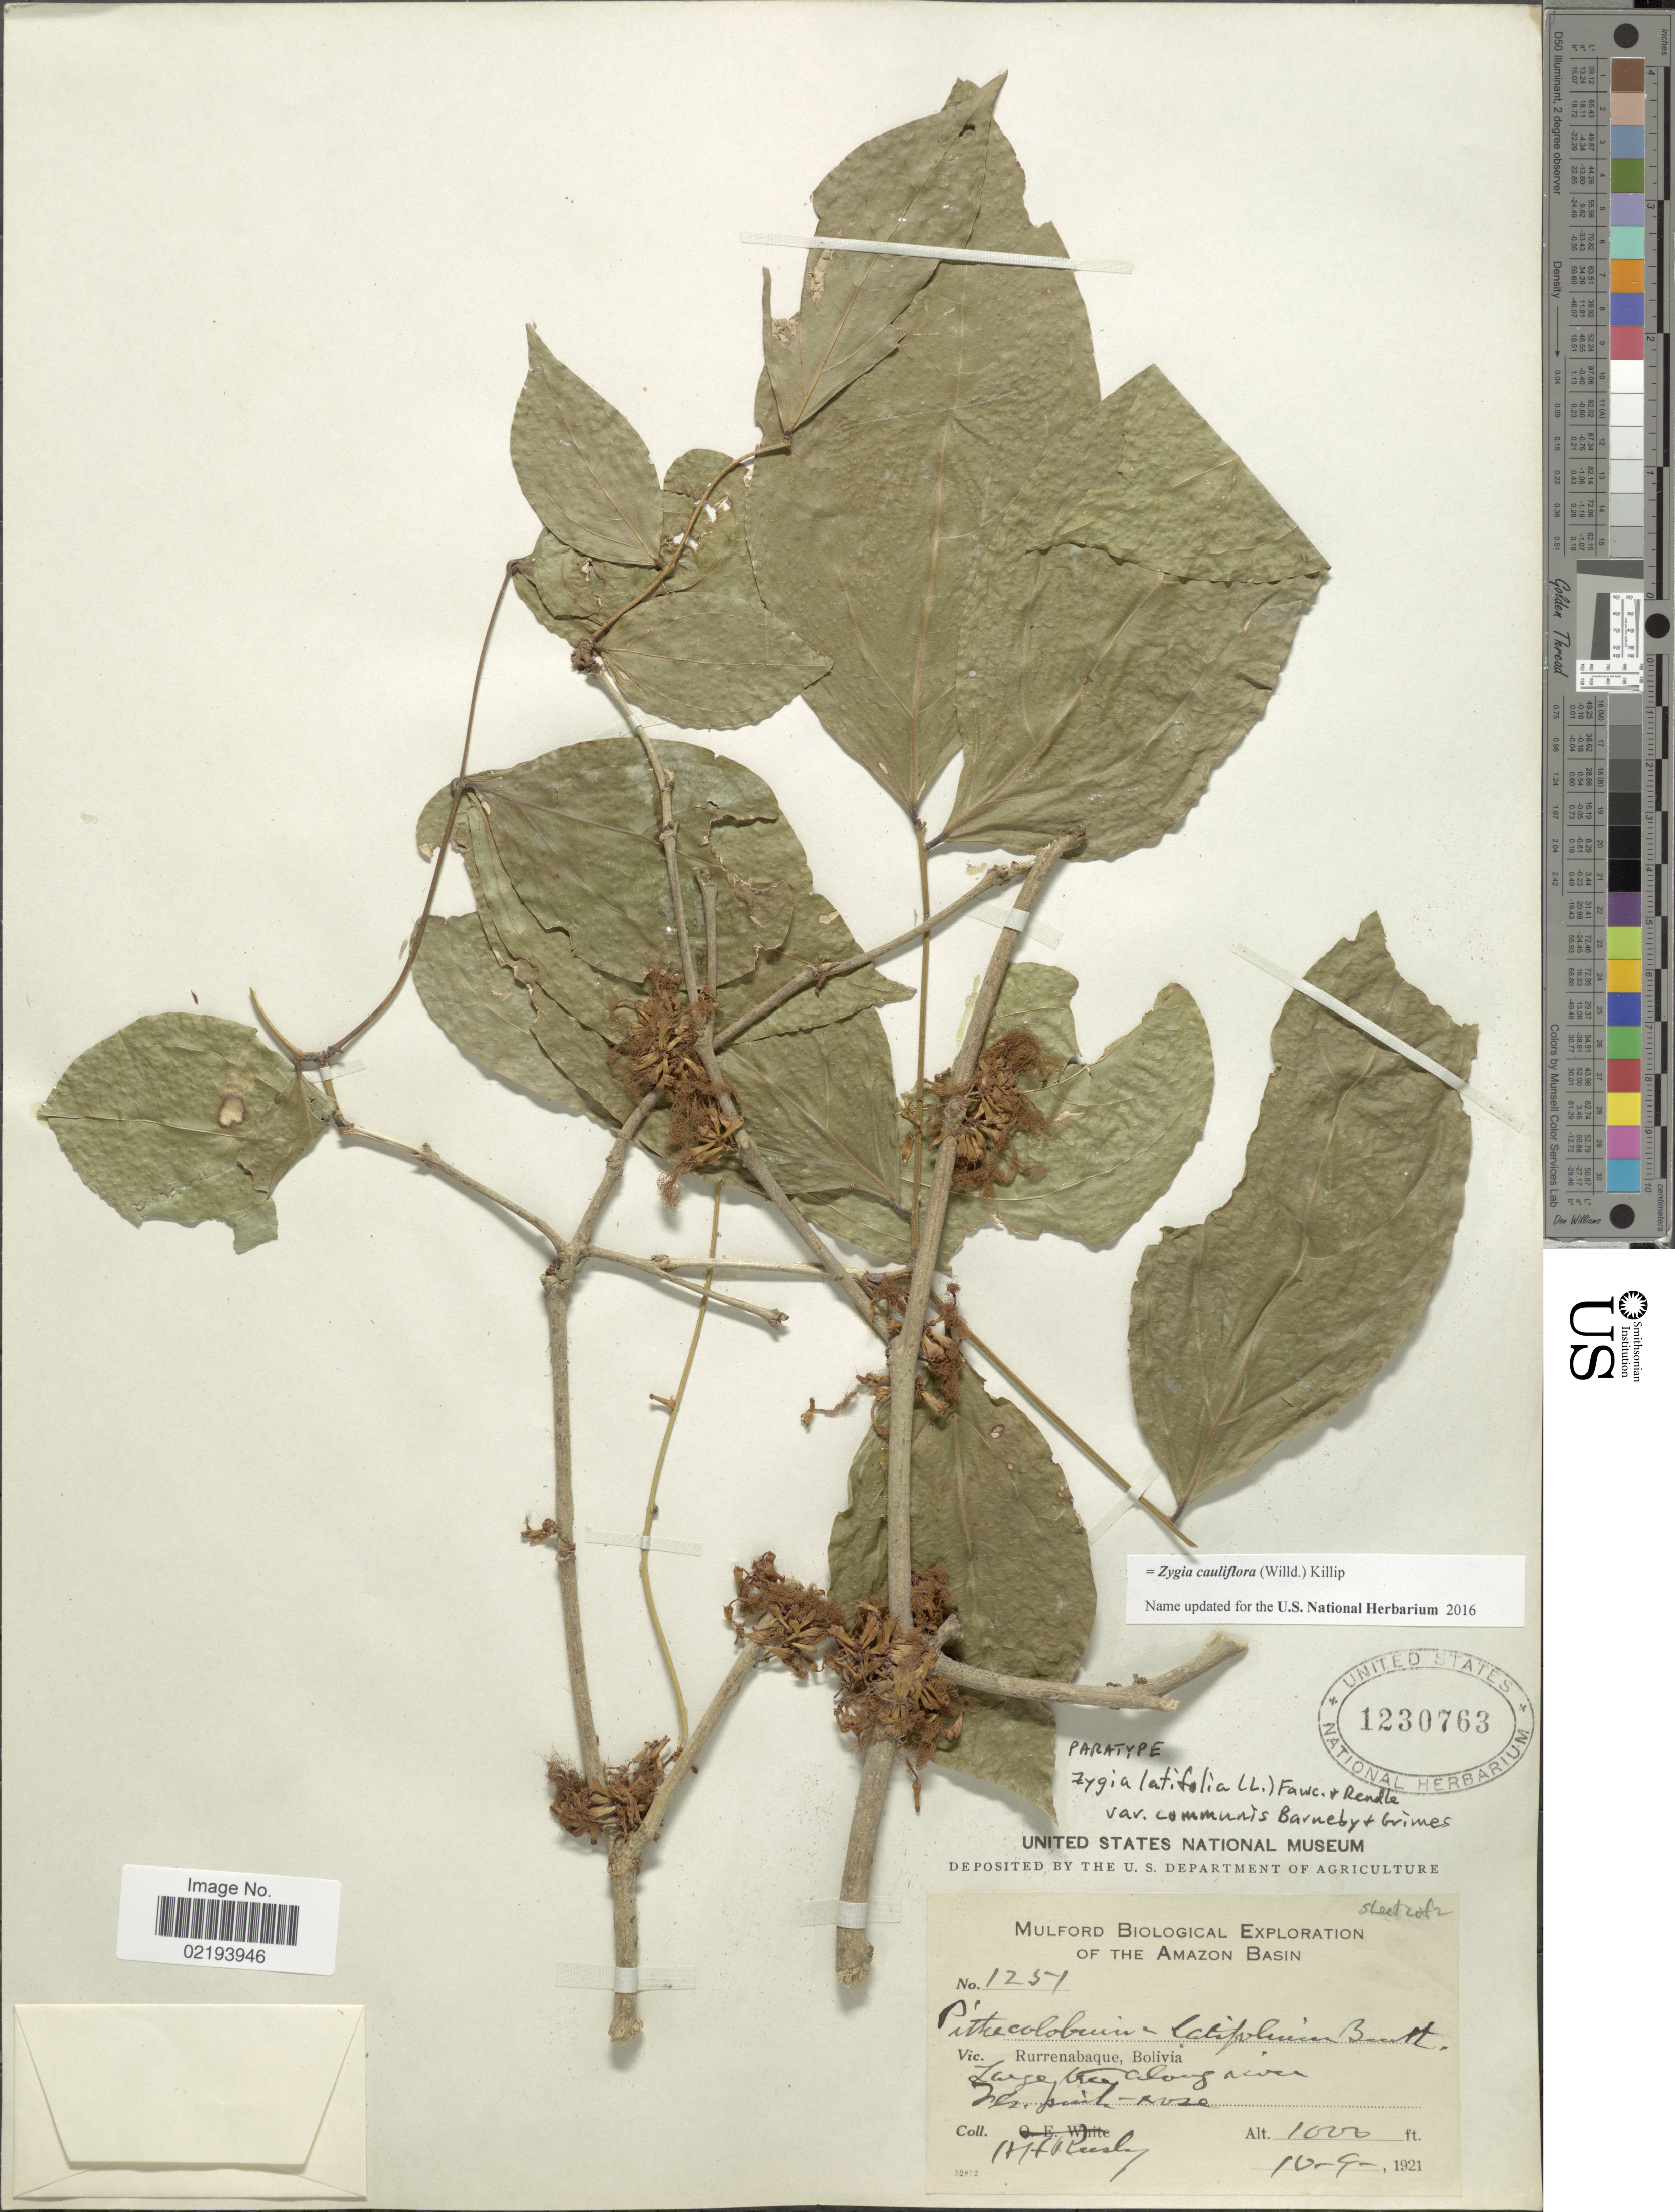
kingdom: Plantae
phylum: Tracheophyta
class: Magnoliopsida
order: Fabales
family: Fabaceae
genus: Zygia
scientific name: Zygia cauliflora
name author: (Willd.) Killip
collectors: H. H. Rusby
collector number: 1251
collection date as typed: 10-9-1921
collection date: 1921-10-09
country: Bolivia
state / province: Beni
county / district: José Ballivián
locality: Rurrenabaque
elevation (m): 305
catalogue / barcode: US 1230763